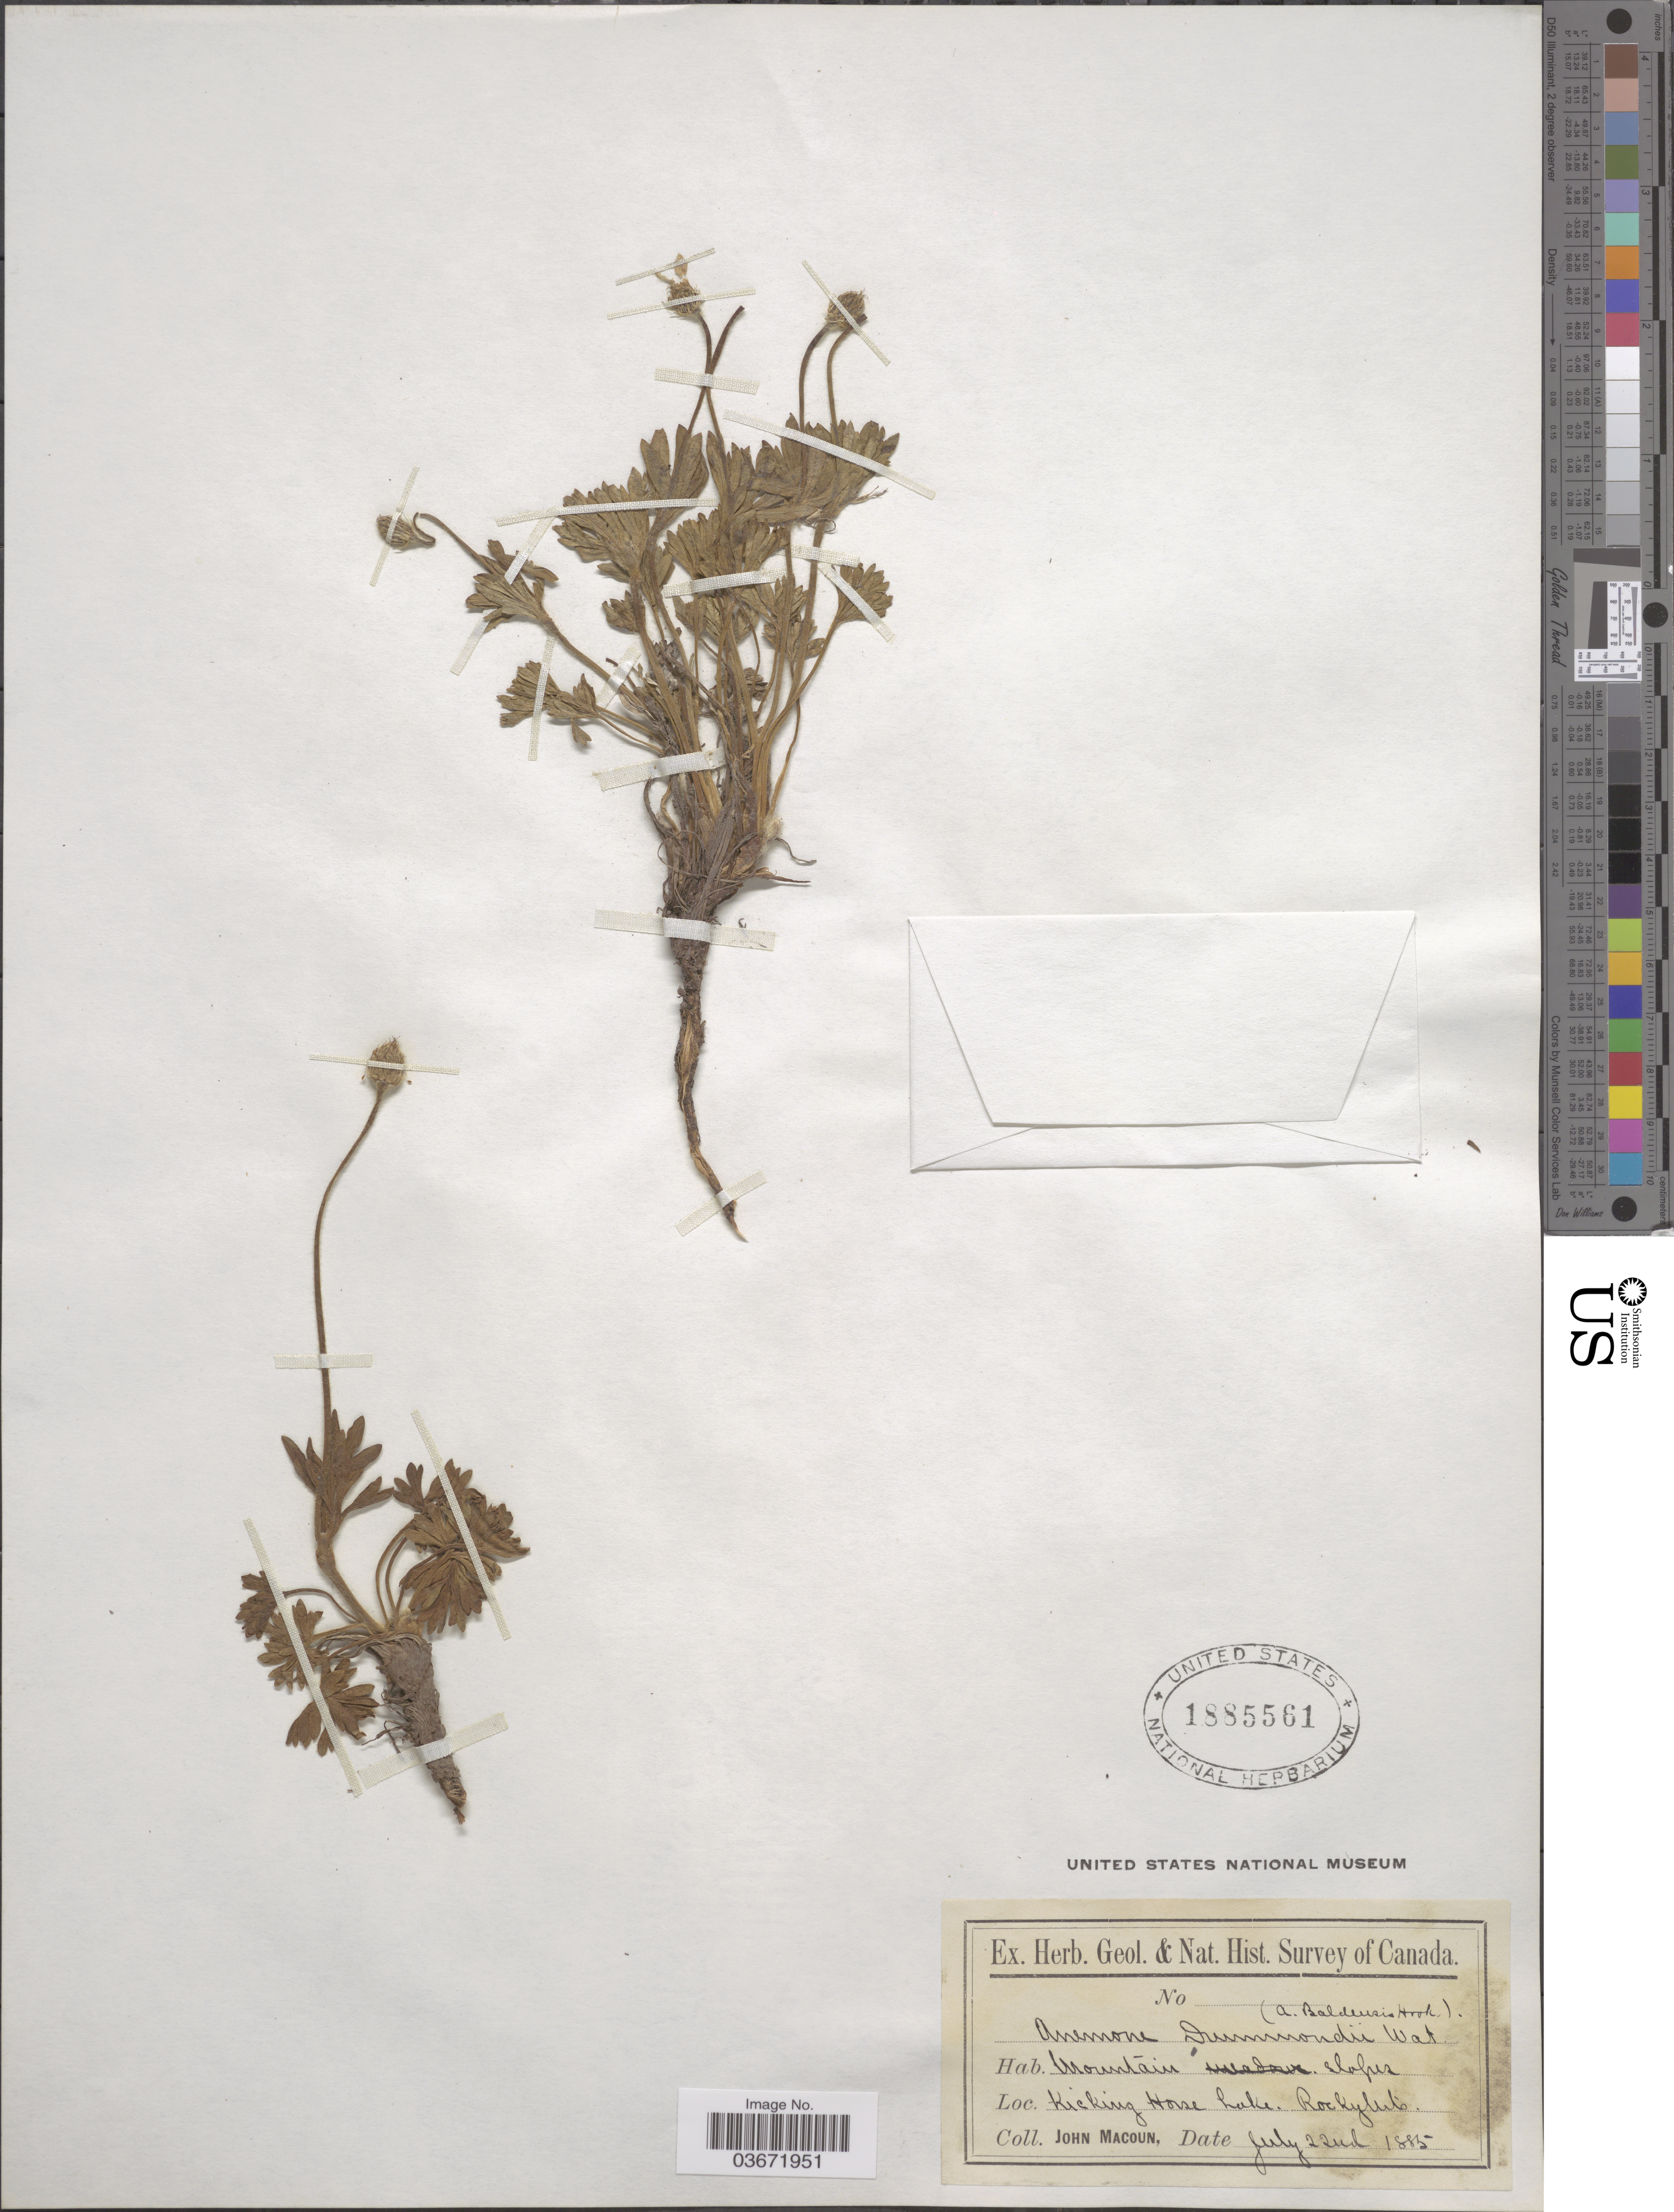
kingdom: Plantae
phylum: Tracheophyta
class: Magnoliopsida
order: Ranunculales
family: Ranunculaceae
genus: Anemone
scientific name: Anemone drummondii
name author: S. Watson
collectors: J. Macoun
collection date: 1885-07-22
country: Canada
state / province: British Columbia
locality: Kicking Horse Lake. Rocky Mts.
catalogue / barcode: US 1885561